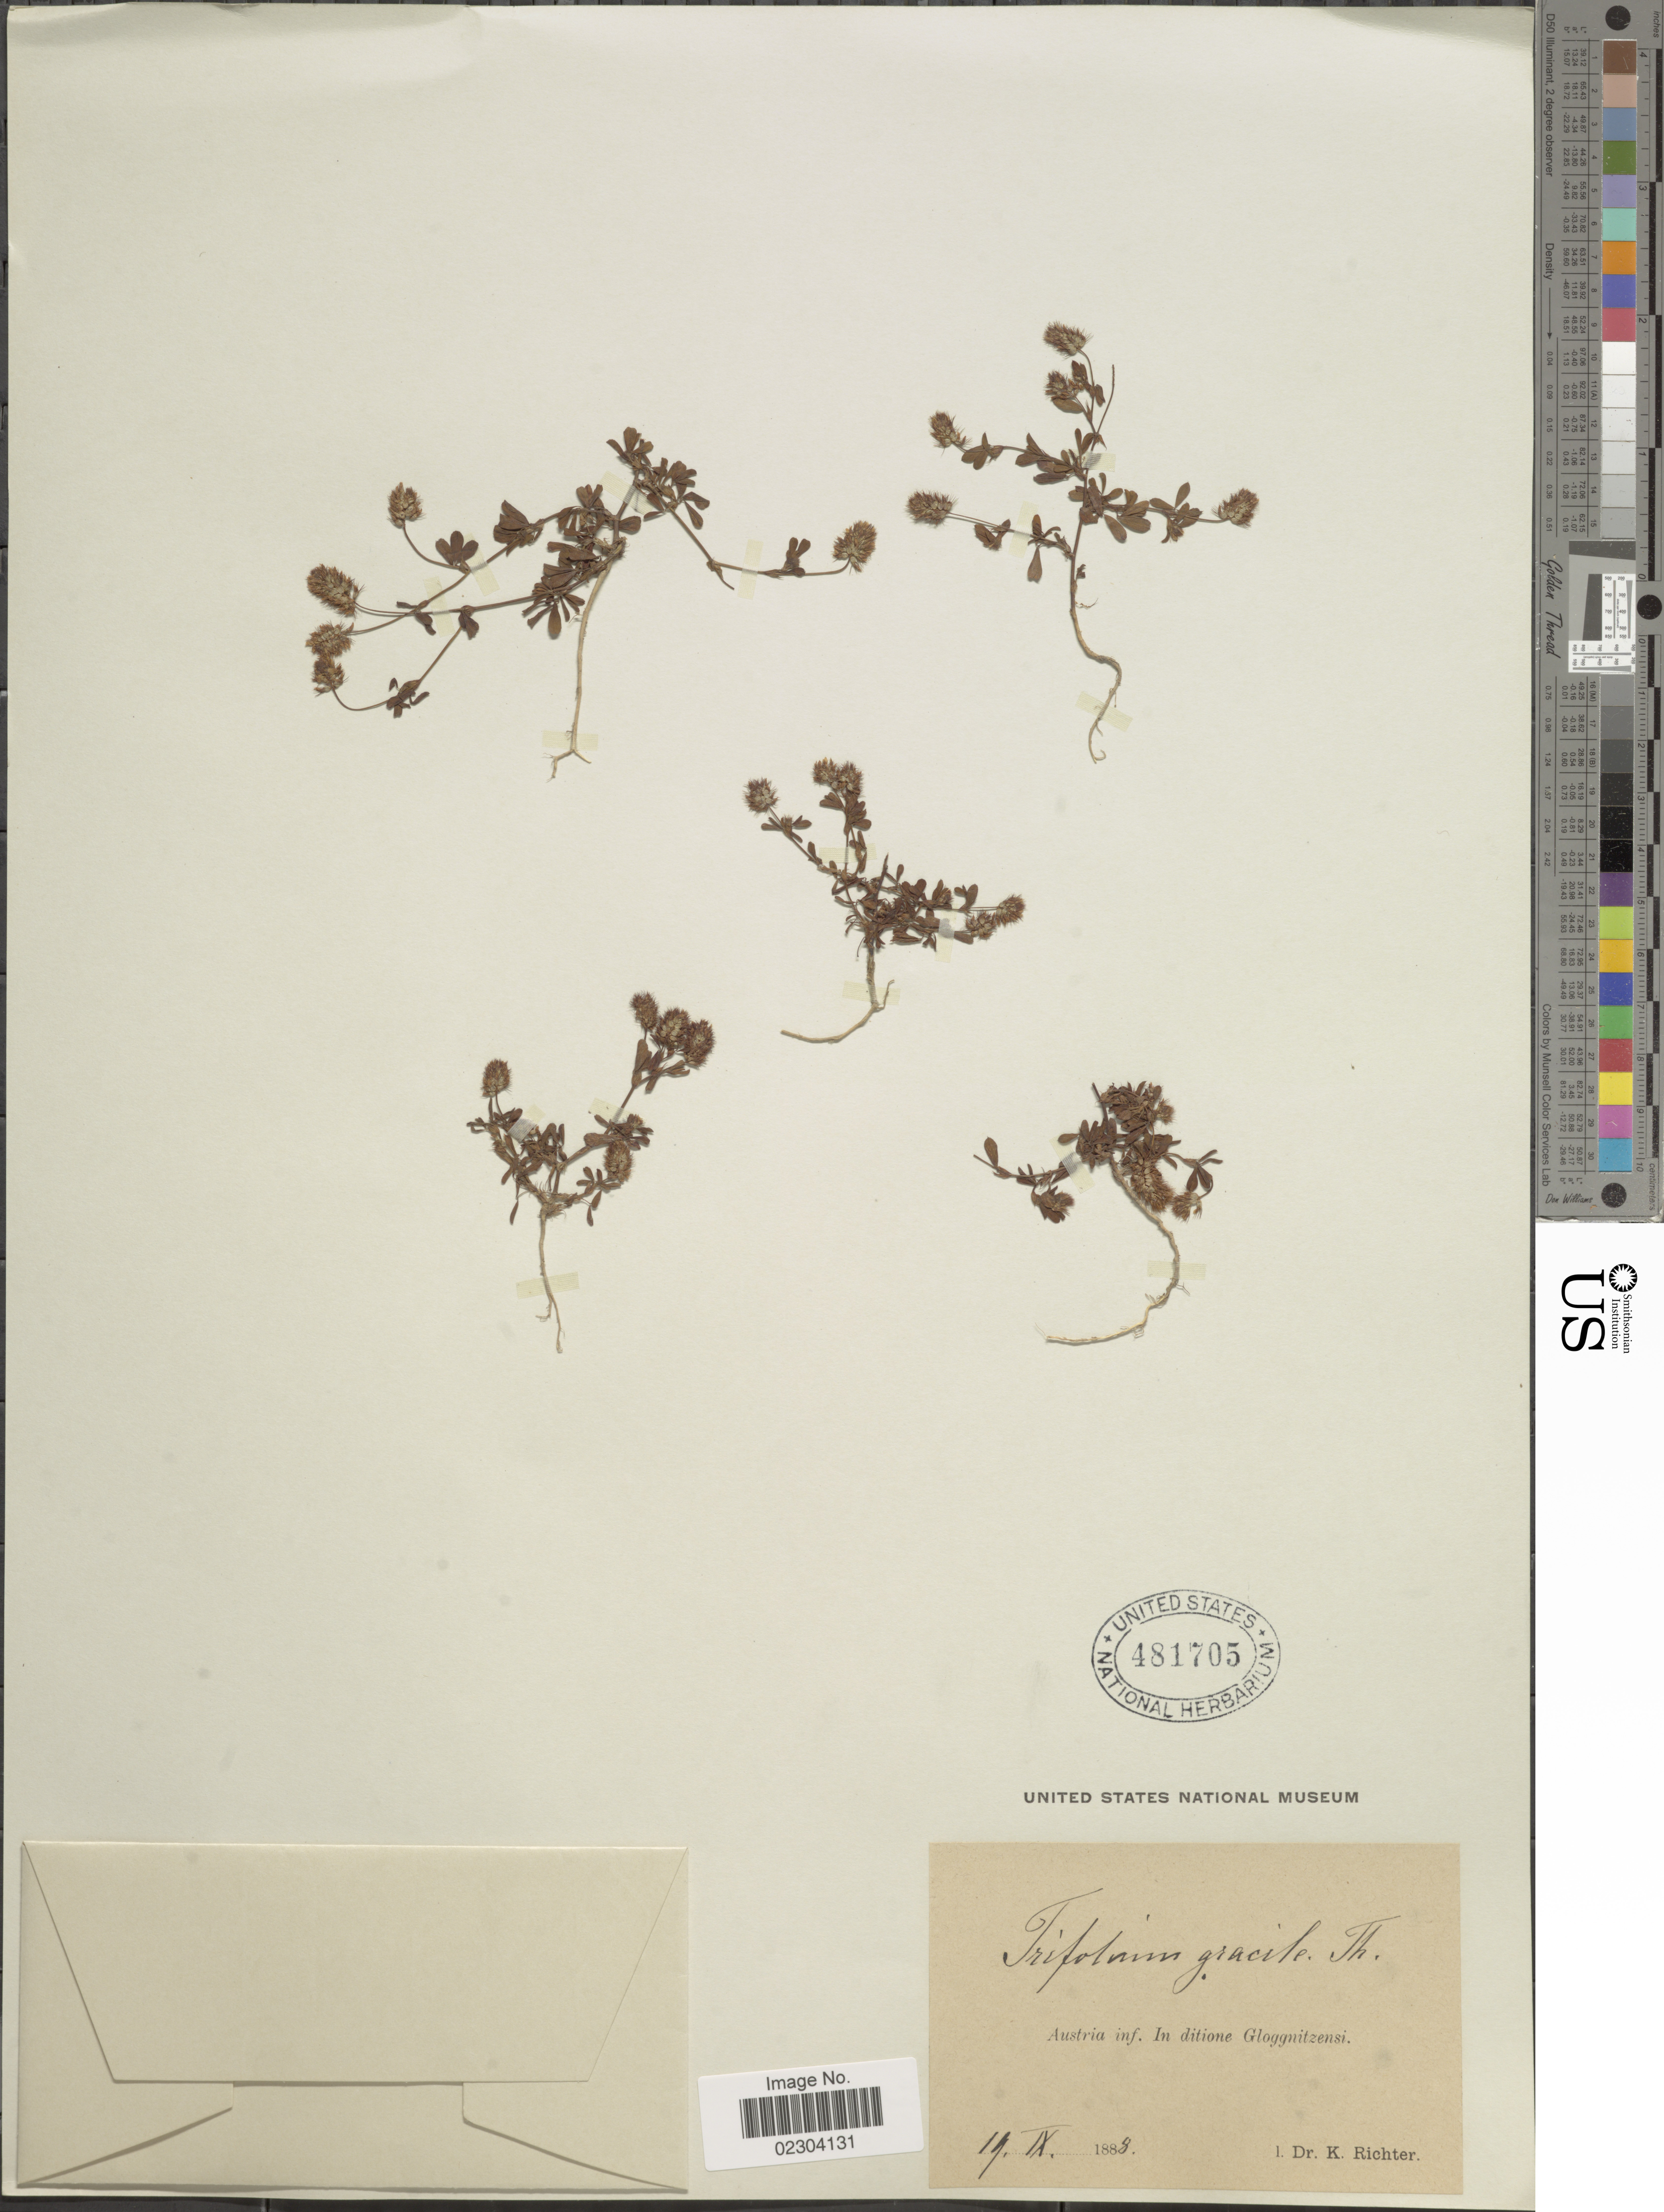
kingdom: Plantae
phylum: Tracheophyta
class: Magnoliopsida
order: Fabales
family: Fabaceae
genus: Trifolium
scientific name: Trifolium gracile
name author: Thuill.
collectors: K. Richter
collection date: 1888-09-19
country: Austria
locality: Austria inf. In ditione Gloggnitzensi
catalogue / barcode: US 481705